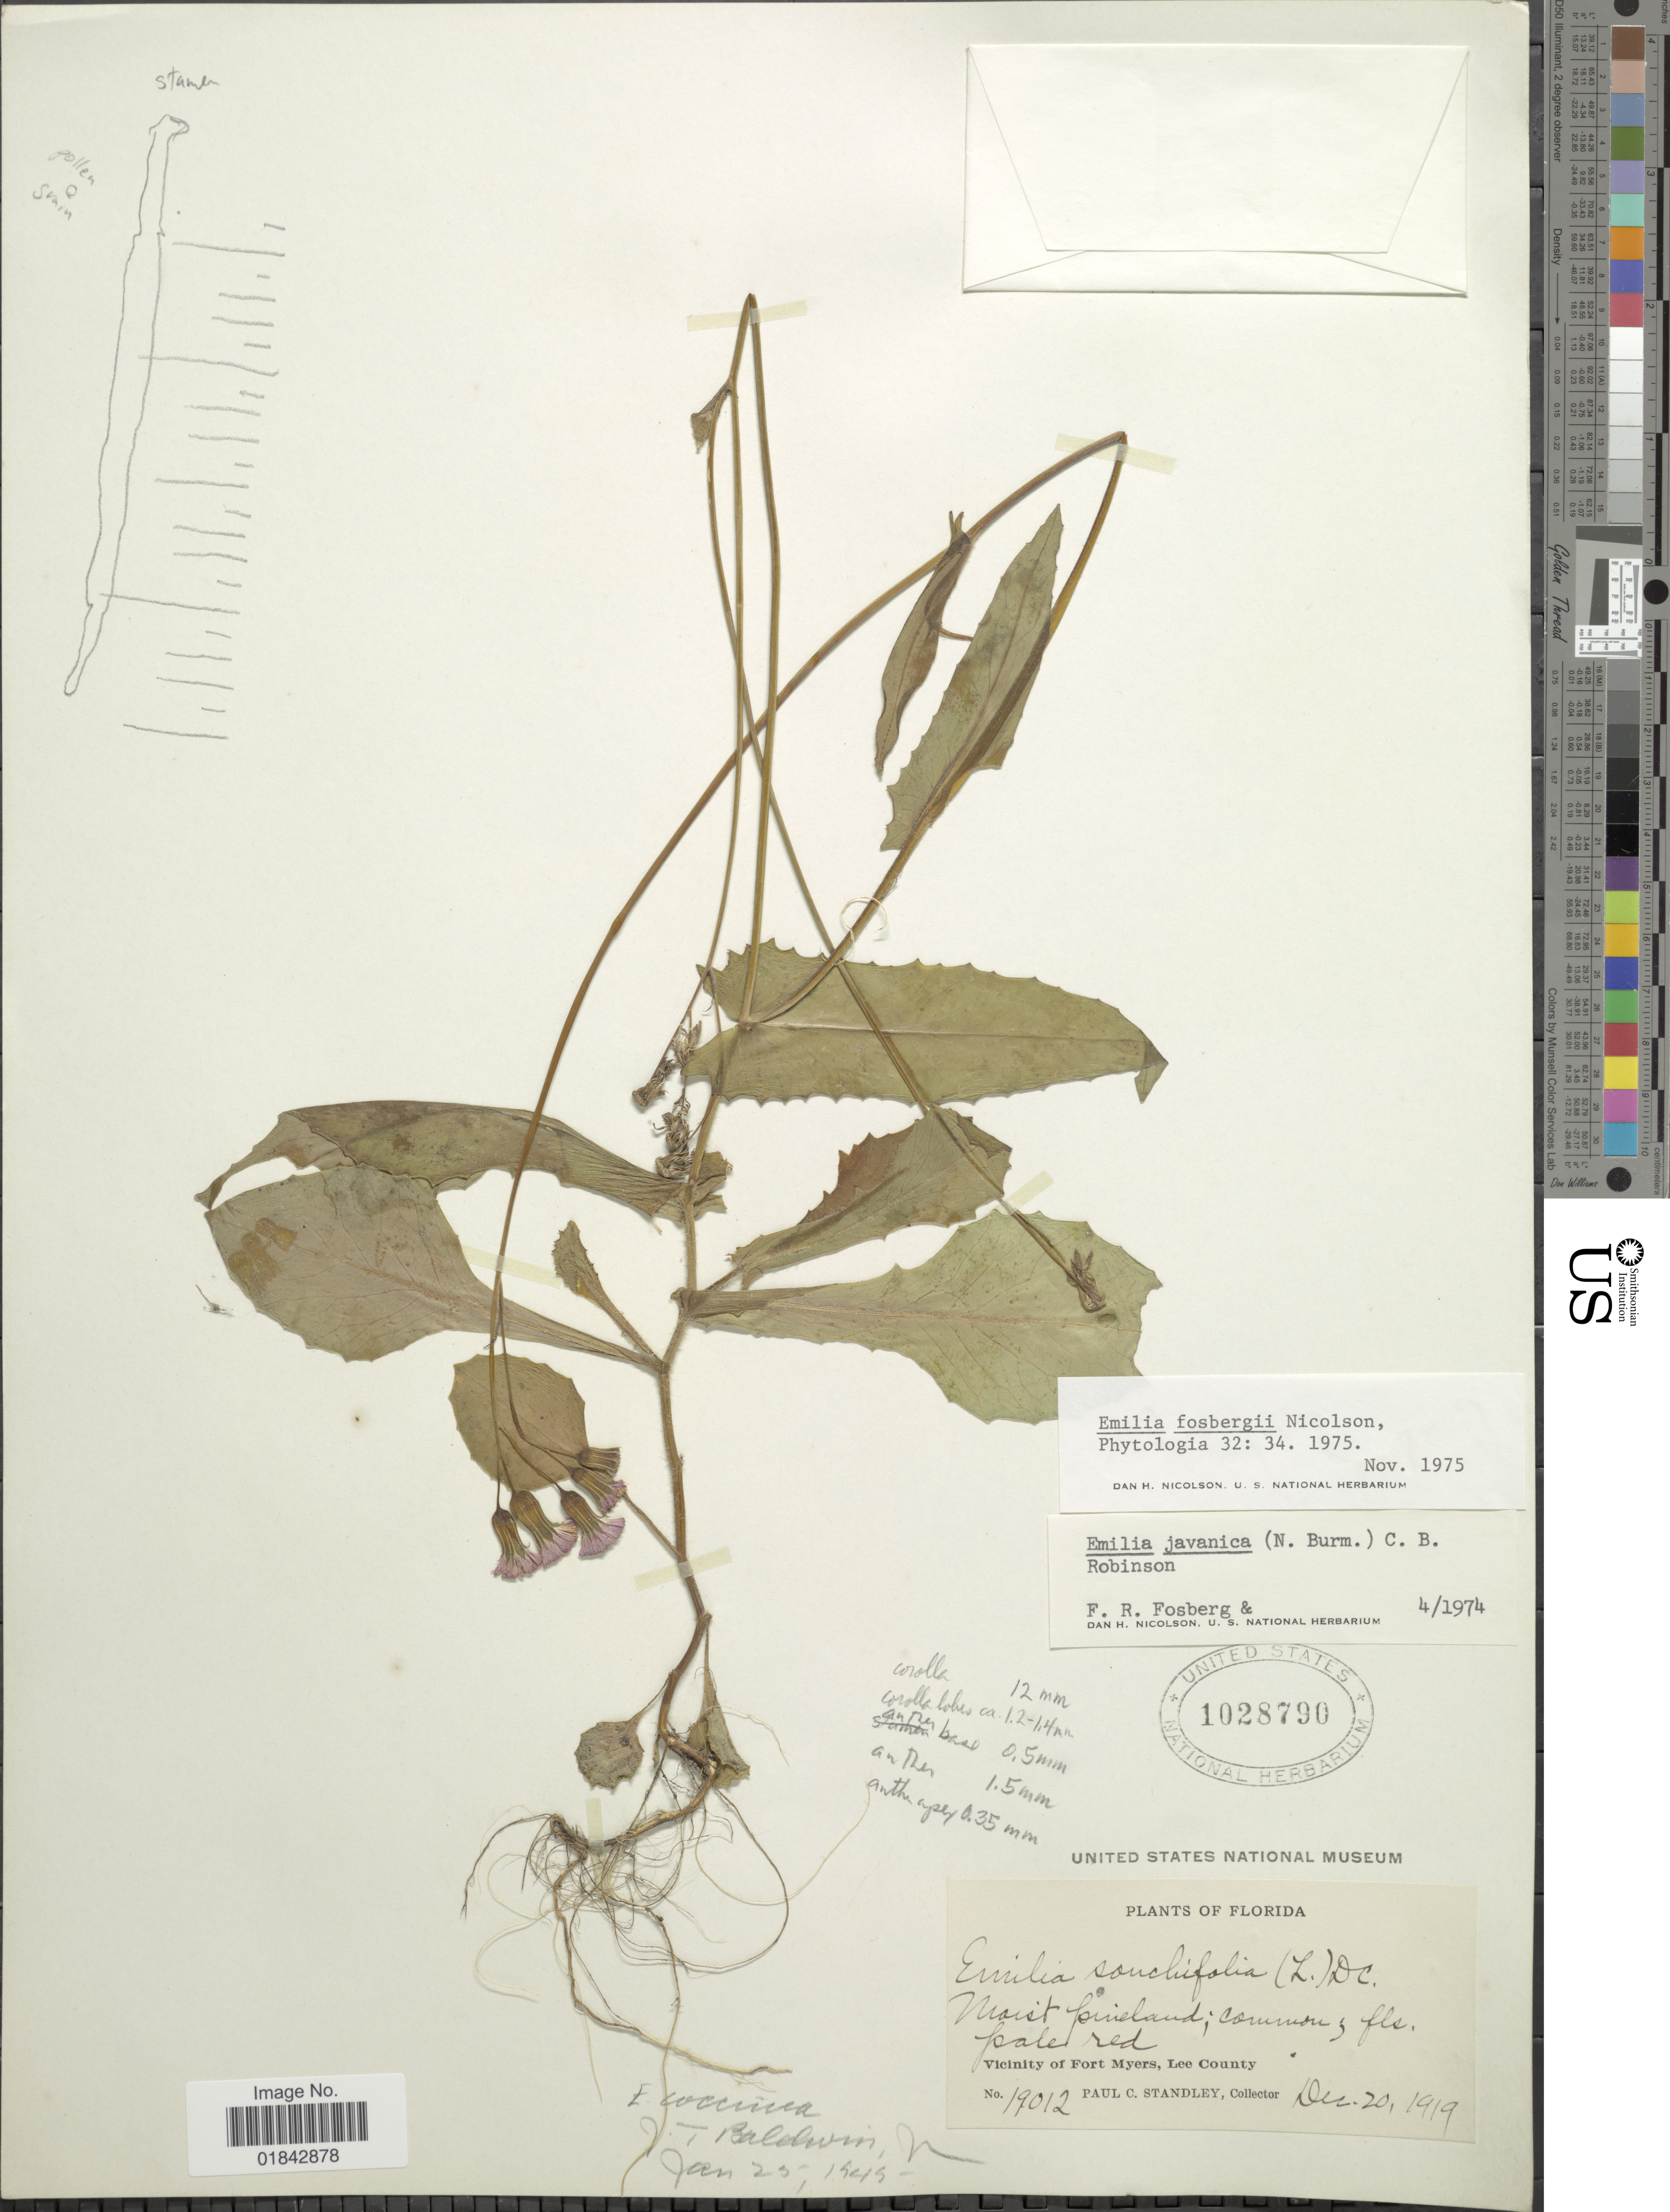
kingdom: Plantae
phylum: Tracheophyta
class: Magnoliopsida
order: Asterales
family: Asteraceae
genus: Emilia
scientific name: Emilia fosbergii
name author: Nicolson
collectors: P. C. Standley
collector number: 19012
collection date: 1919-12-20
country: United States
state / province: Florida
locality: Moist pineland; common, Vicinity of Fort Myers, Lee County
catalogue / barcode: US 1028790